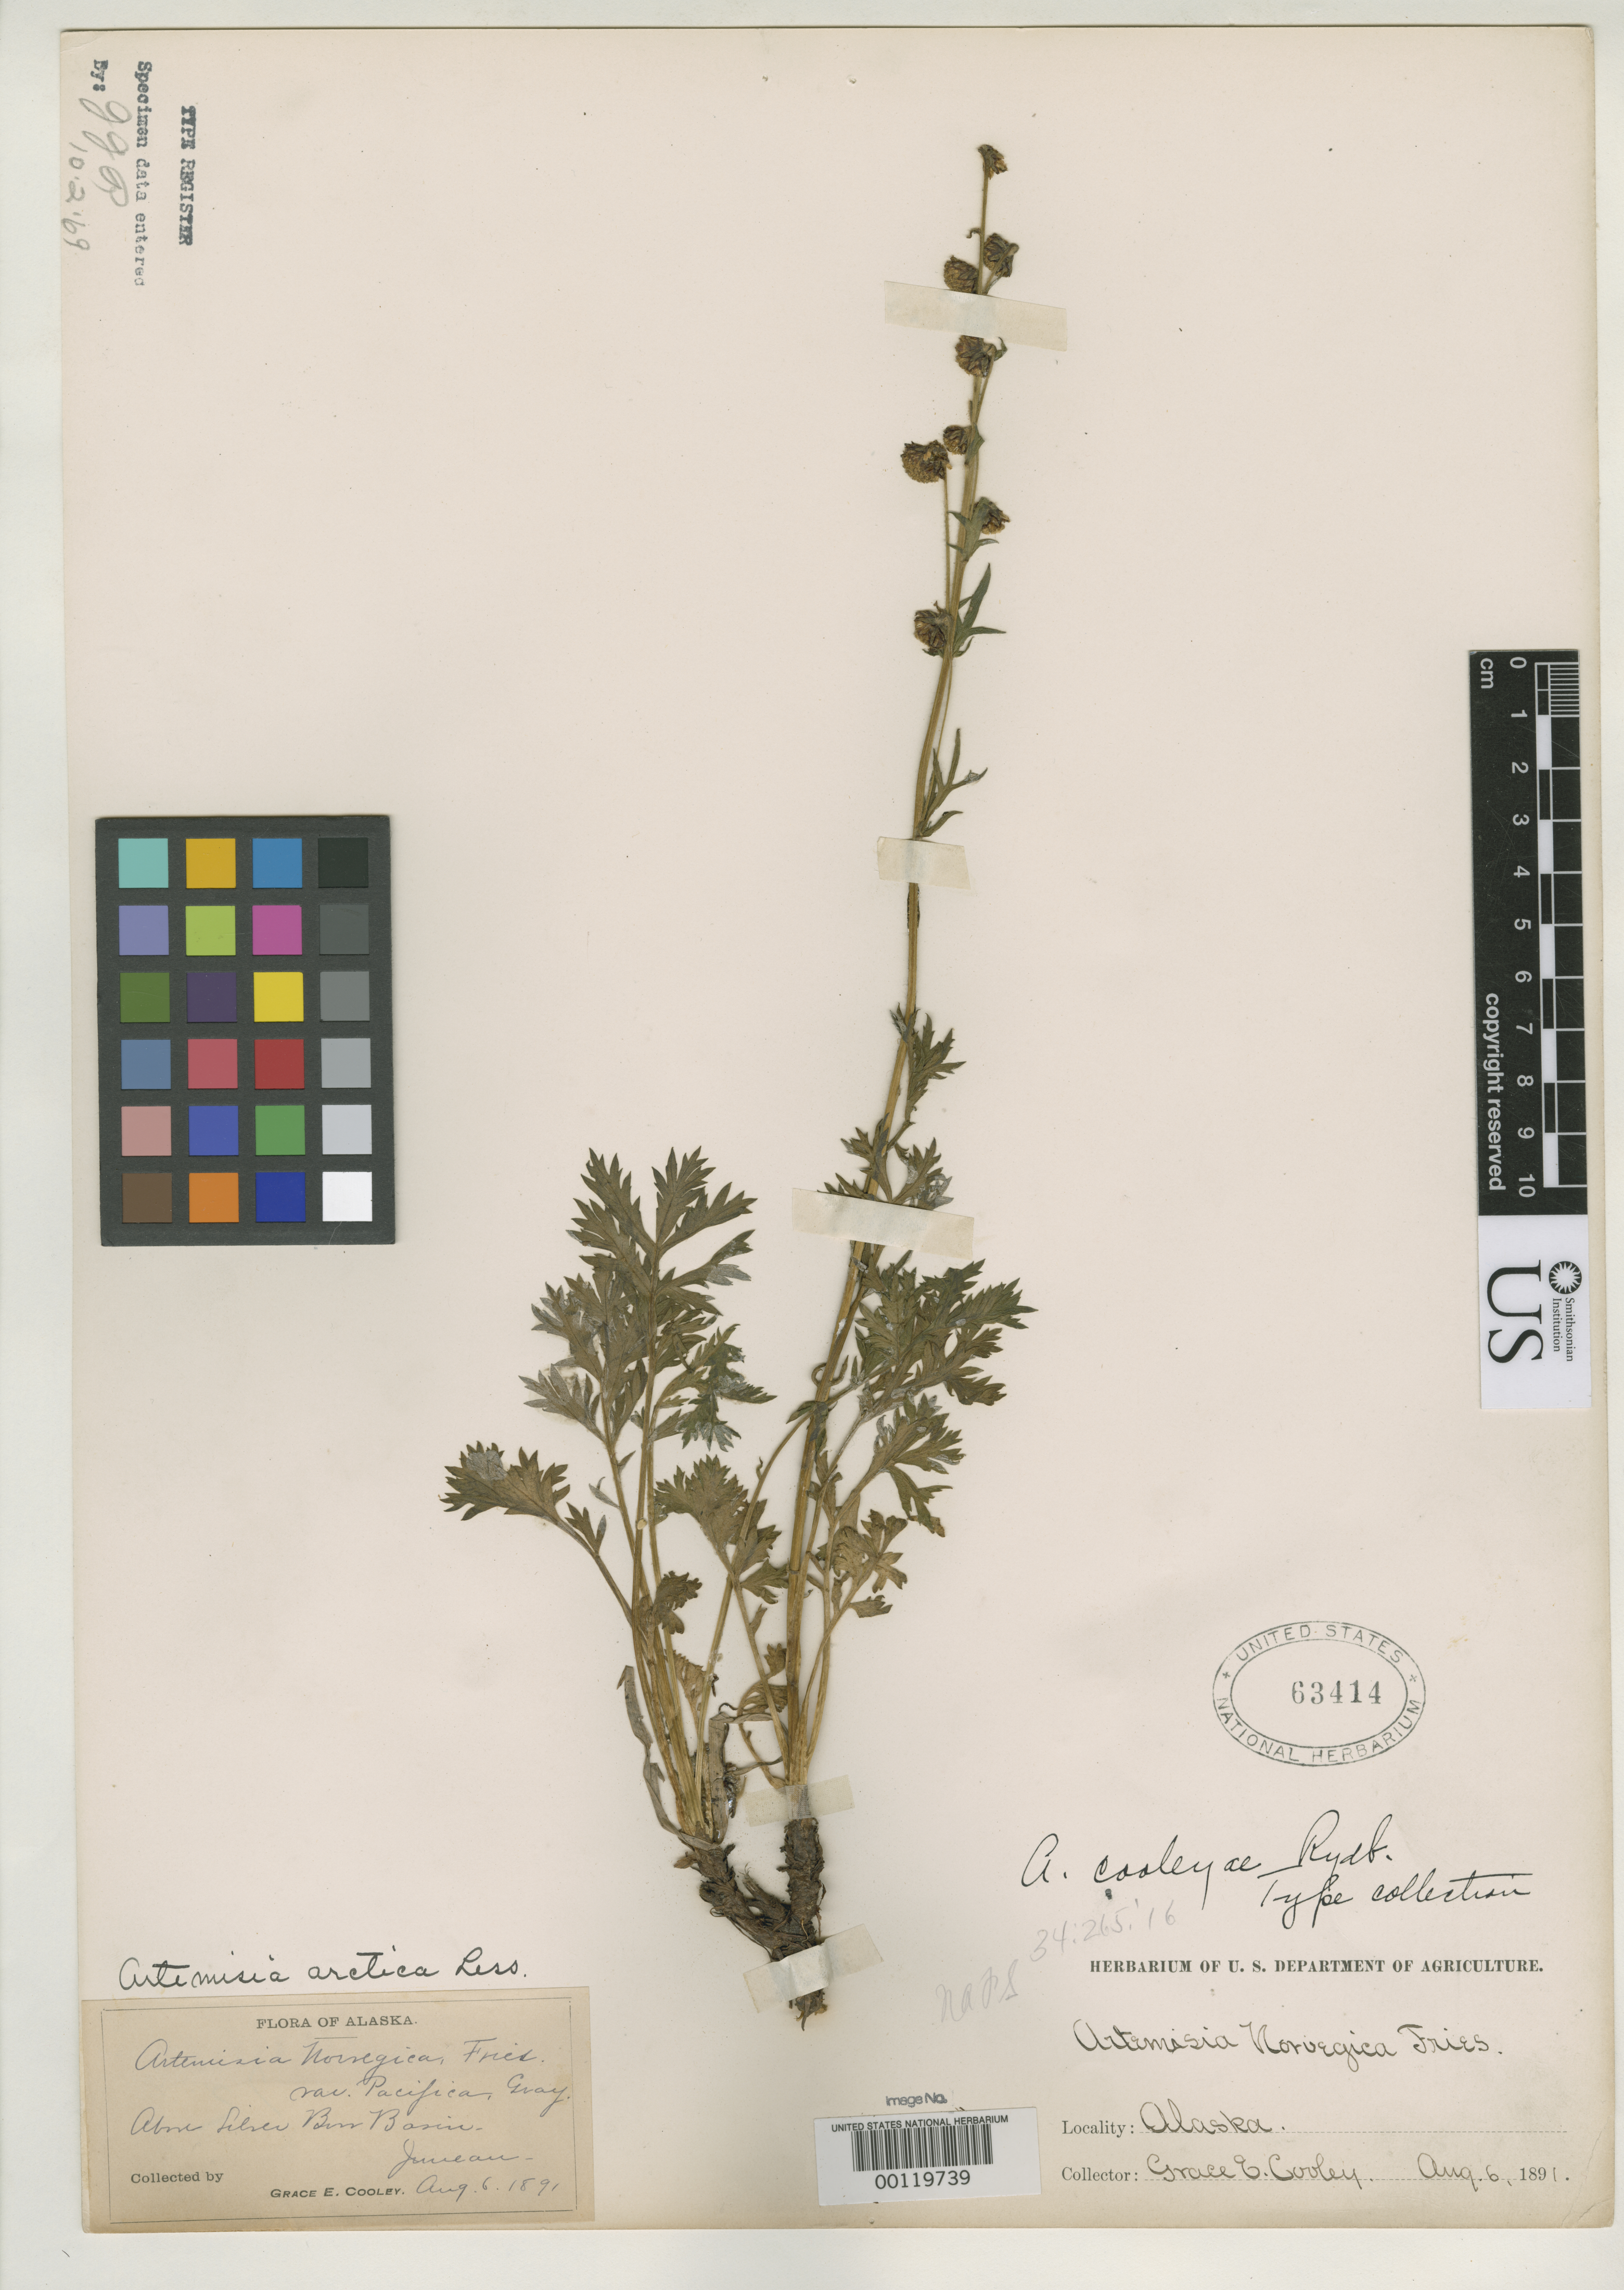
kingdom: Plantae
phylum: Tracheophyta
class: Magnoliopsida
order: Asterales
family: Asteraceae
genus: Artemisia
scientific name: Artemisia cooleyae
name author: Rydb.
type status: Isotype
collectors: G. E. Cooley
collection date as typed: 06 Aug 1891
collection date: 1891-08-06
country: United States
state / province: Alaska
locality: Juneau, above Silver Bow Basin.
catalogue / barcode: US 63414